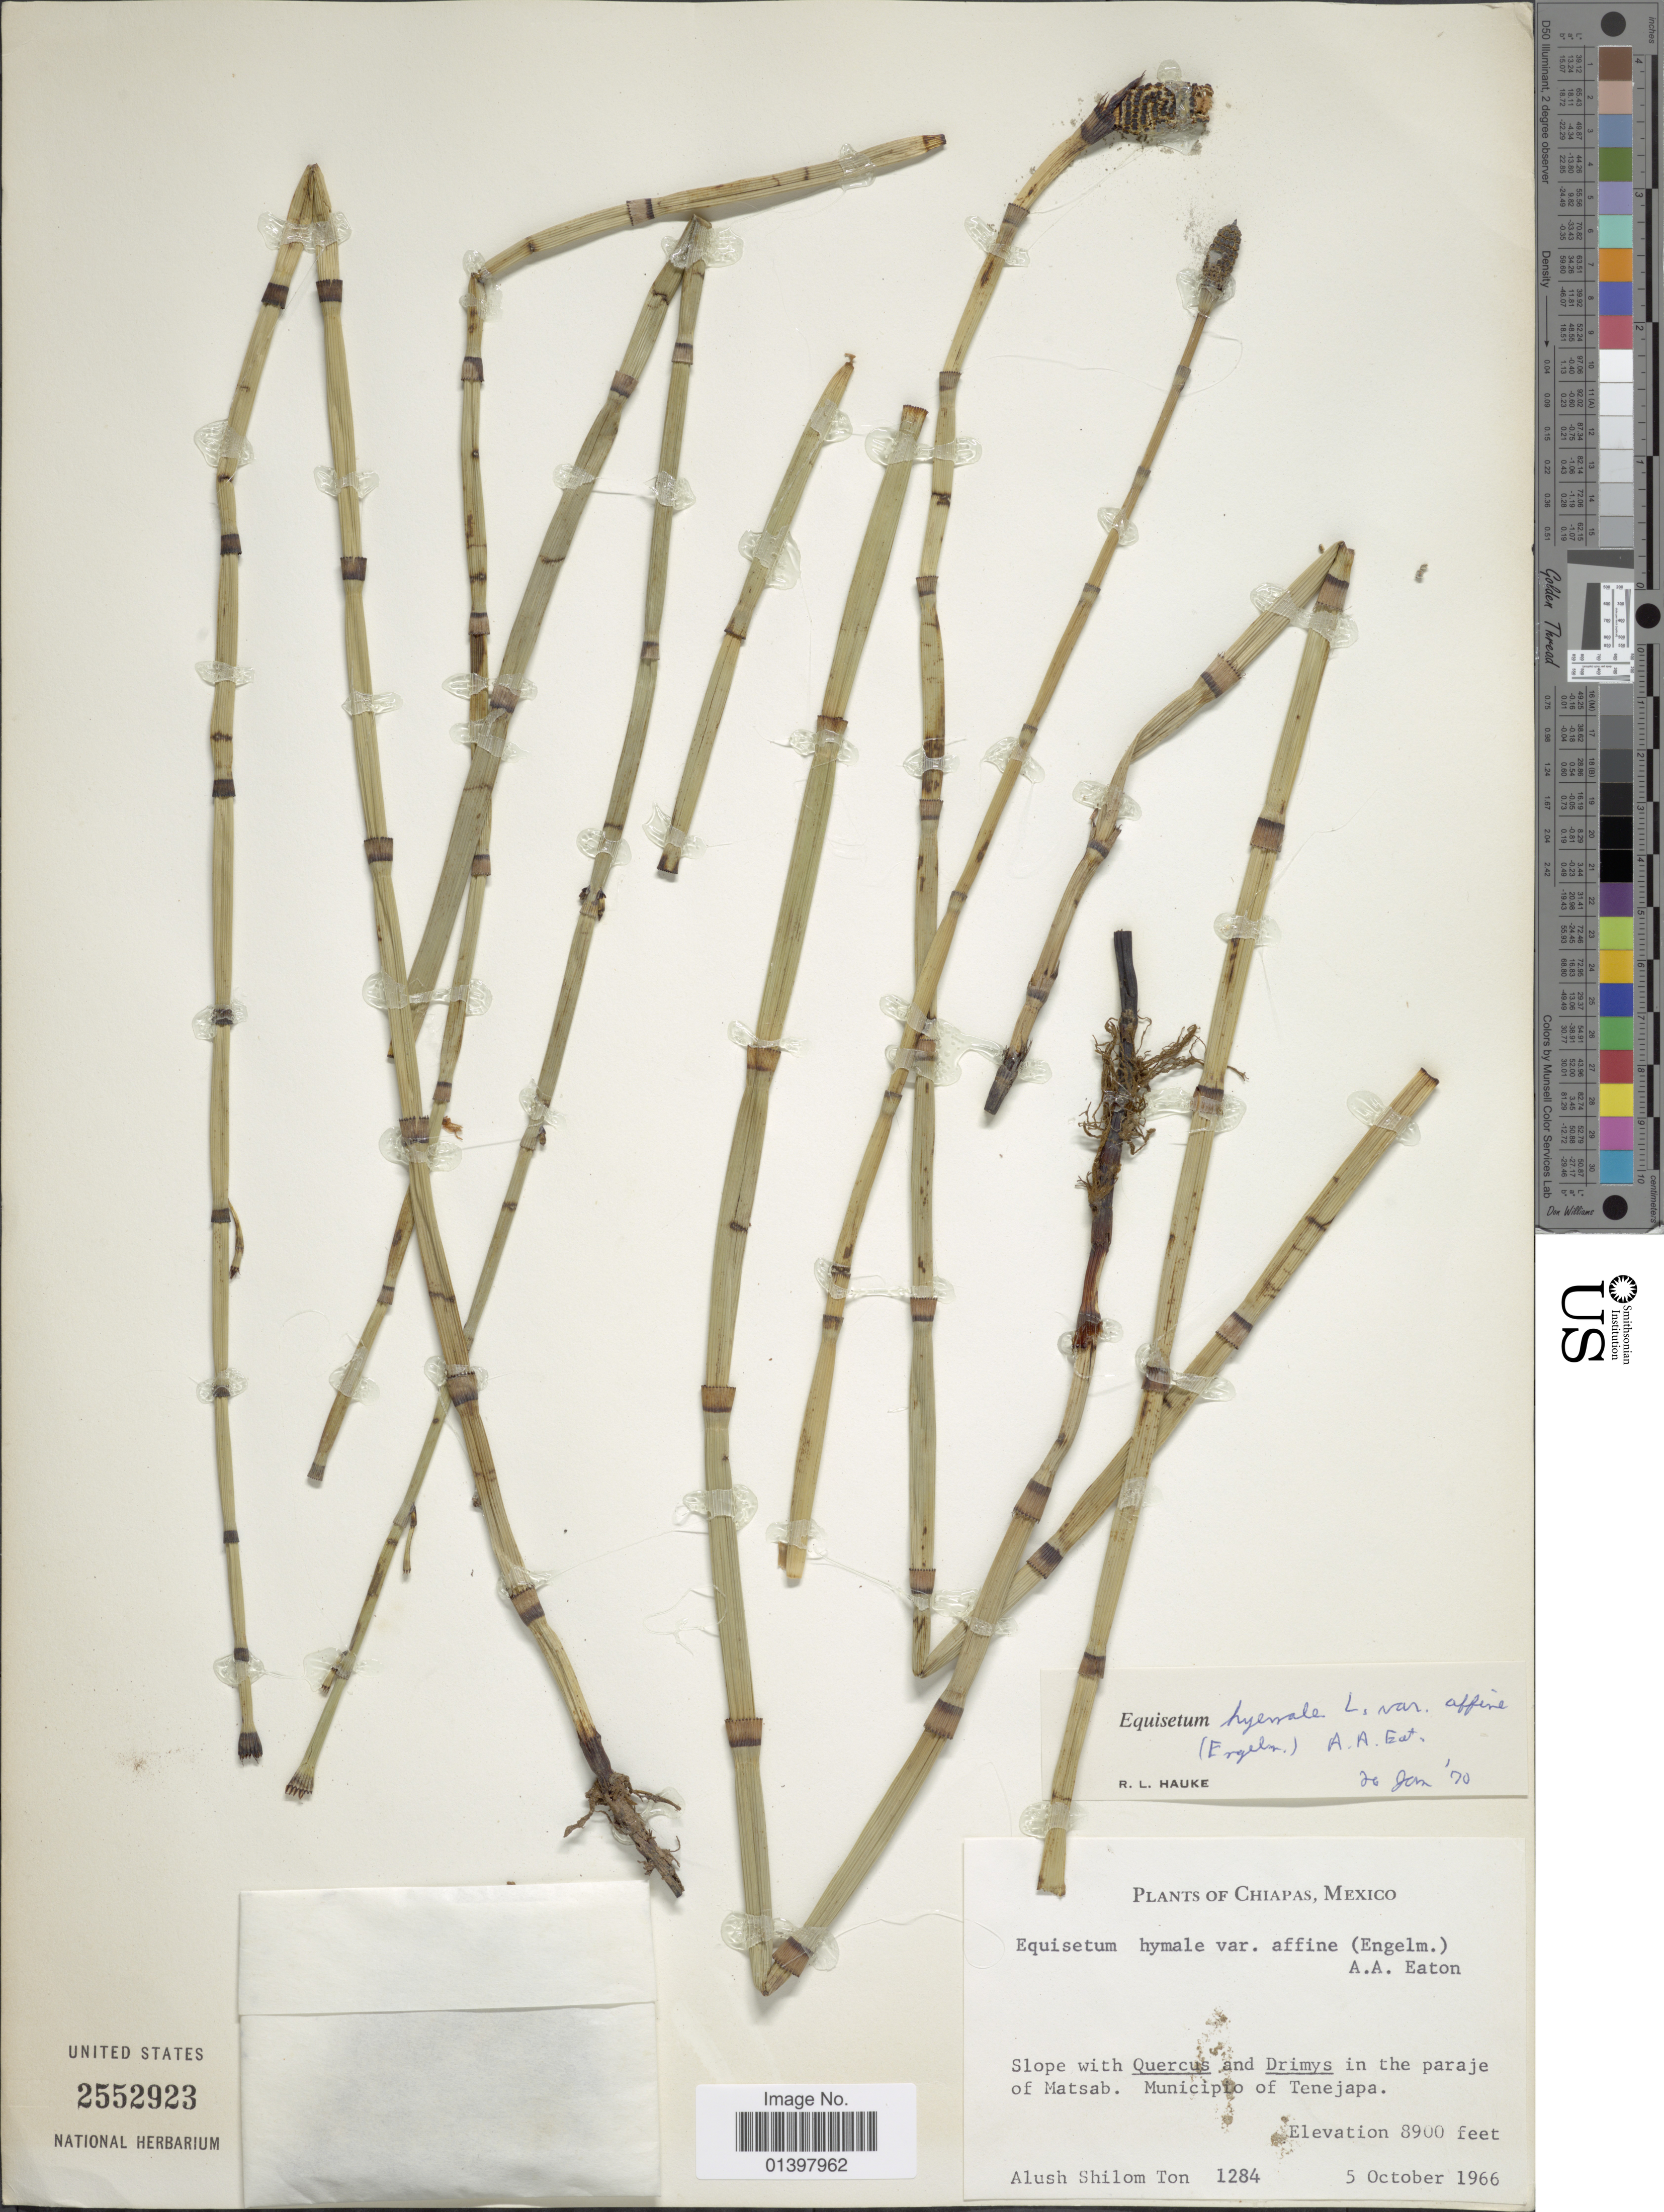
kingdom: Plantae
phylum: Tracheophyta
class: Polypodiopsida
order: Equisetales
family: Equisetaceae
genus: Equisetum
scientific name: Equisetum hyemale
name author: L.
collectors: A. S. Ton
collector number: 1284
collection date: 1966-10-05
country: Mexico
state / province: Chiapas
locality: In the paraje of Matsab, Municipio of Tenejapa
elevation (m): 2713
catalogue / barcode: US 2552923